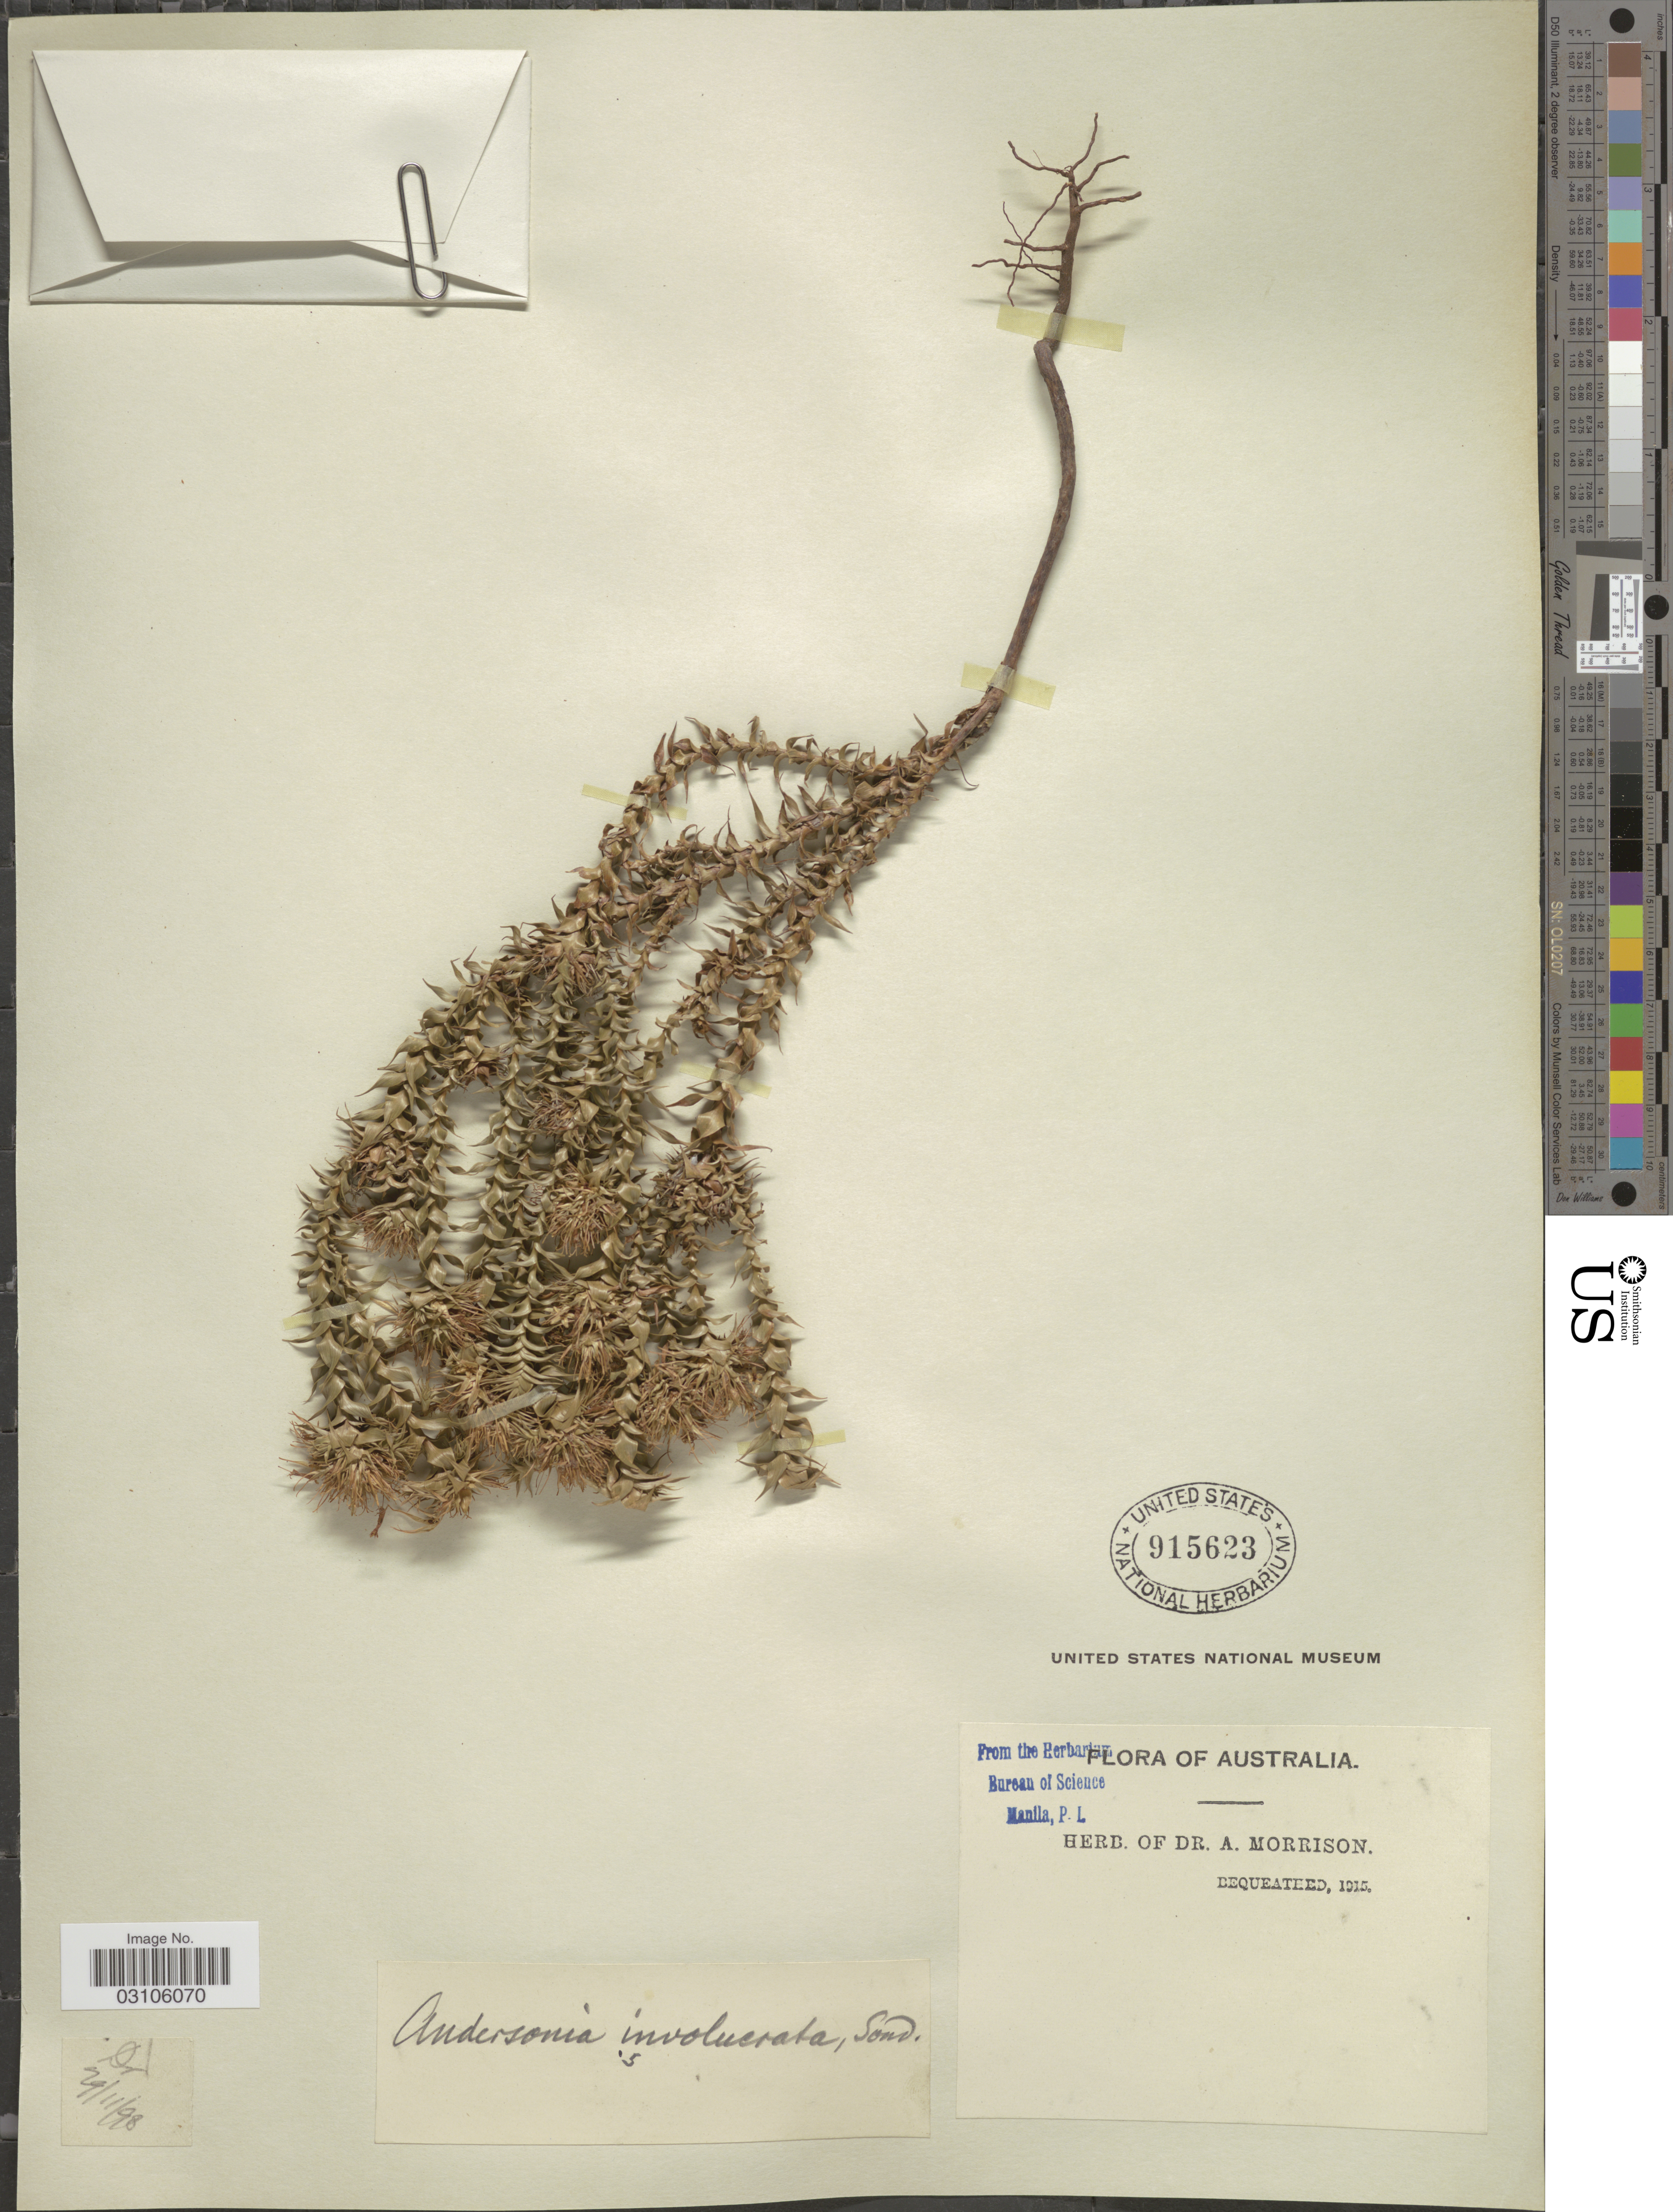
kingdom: Plantae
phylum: Tracheophyta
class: Magnoliopsida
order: Ericales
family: Ericaceae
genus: Andersonia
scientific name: Andersonia involucrata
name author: Sond.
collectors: ex herb. Dr. A. Morrison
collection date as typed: Transcribed d/m/y: 29/11/98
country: Australia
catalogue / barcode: US 915623